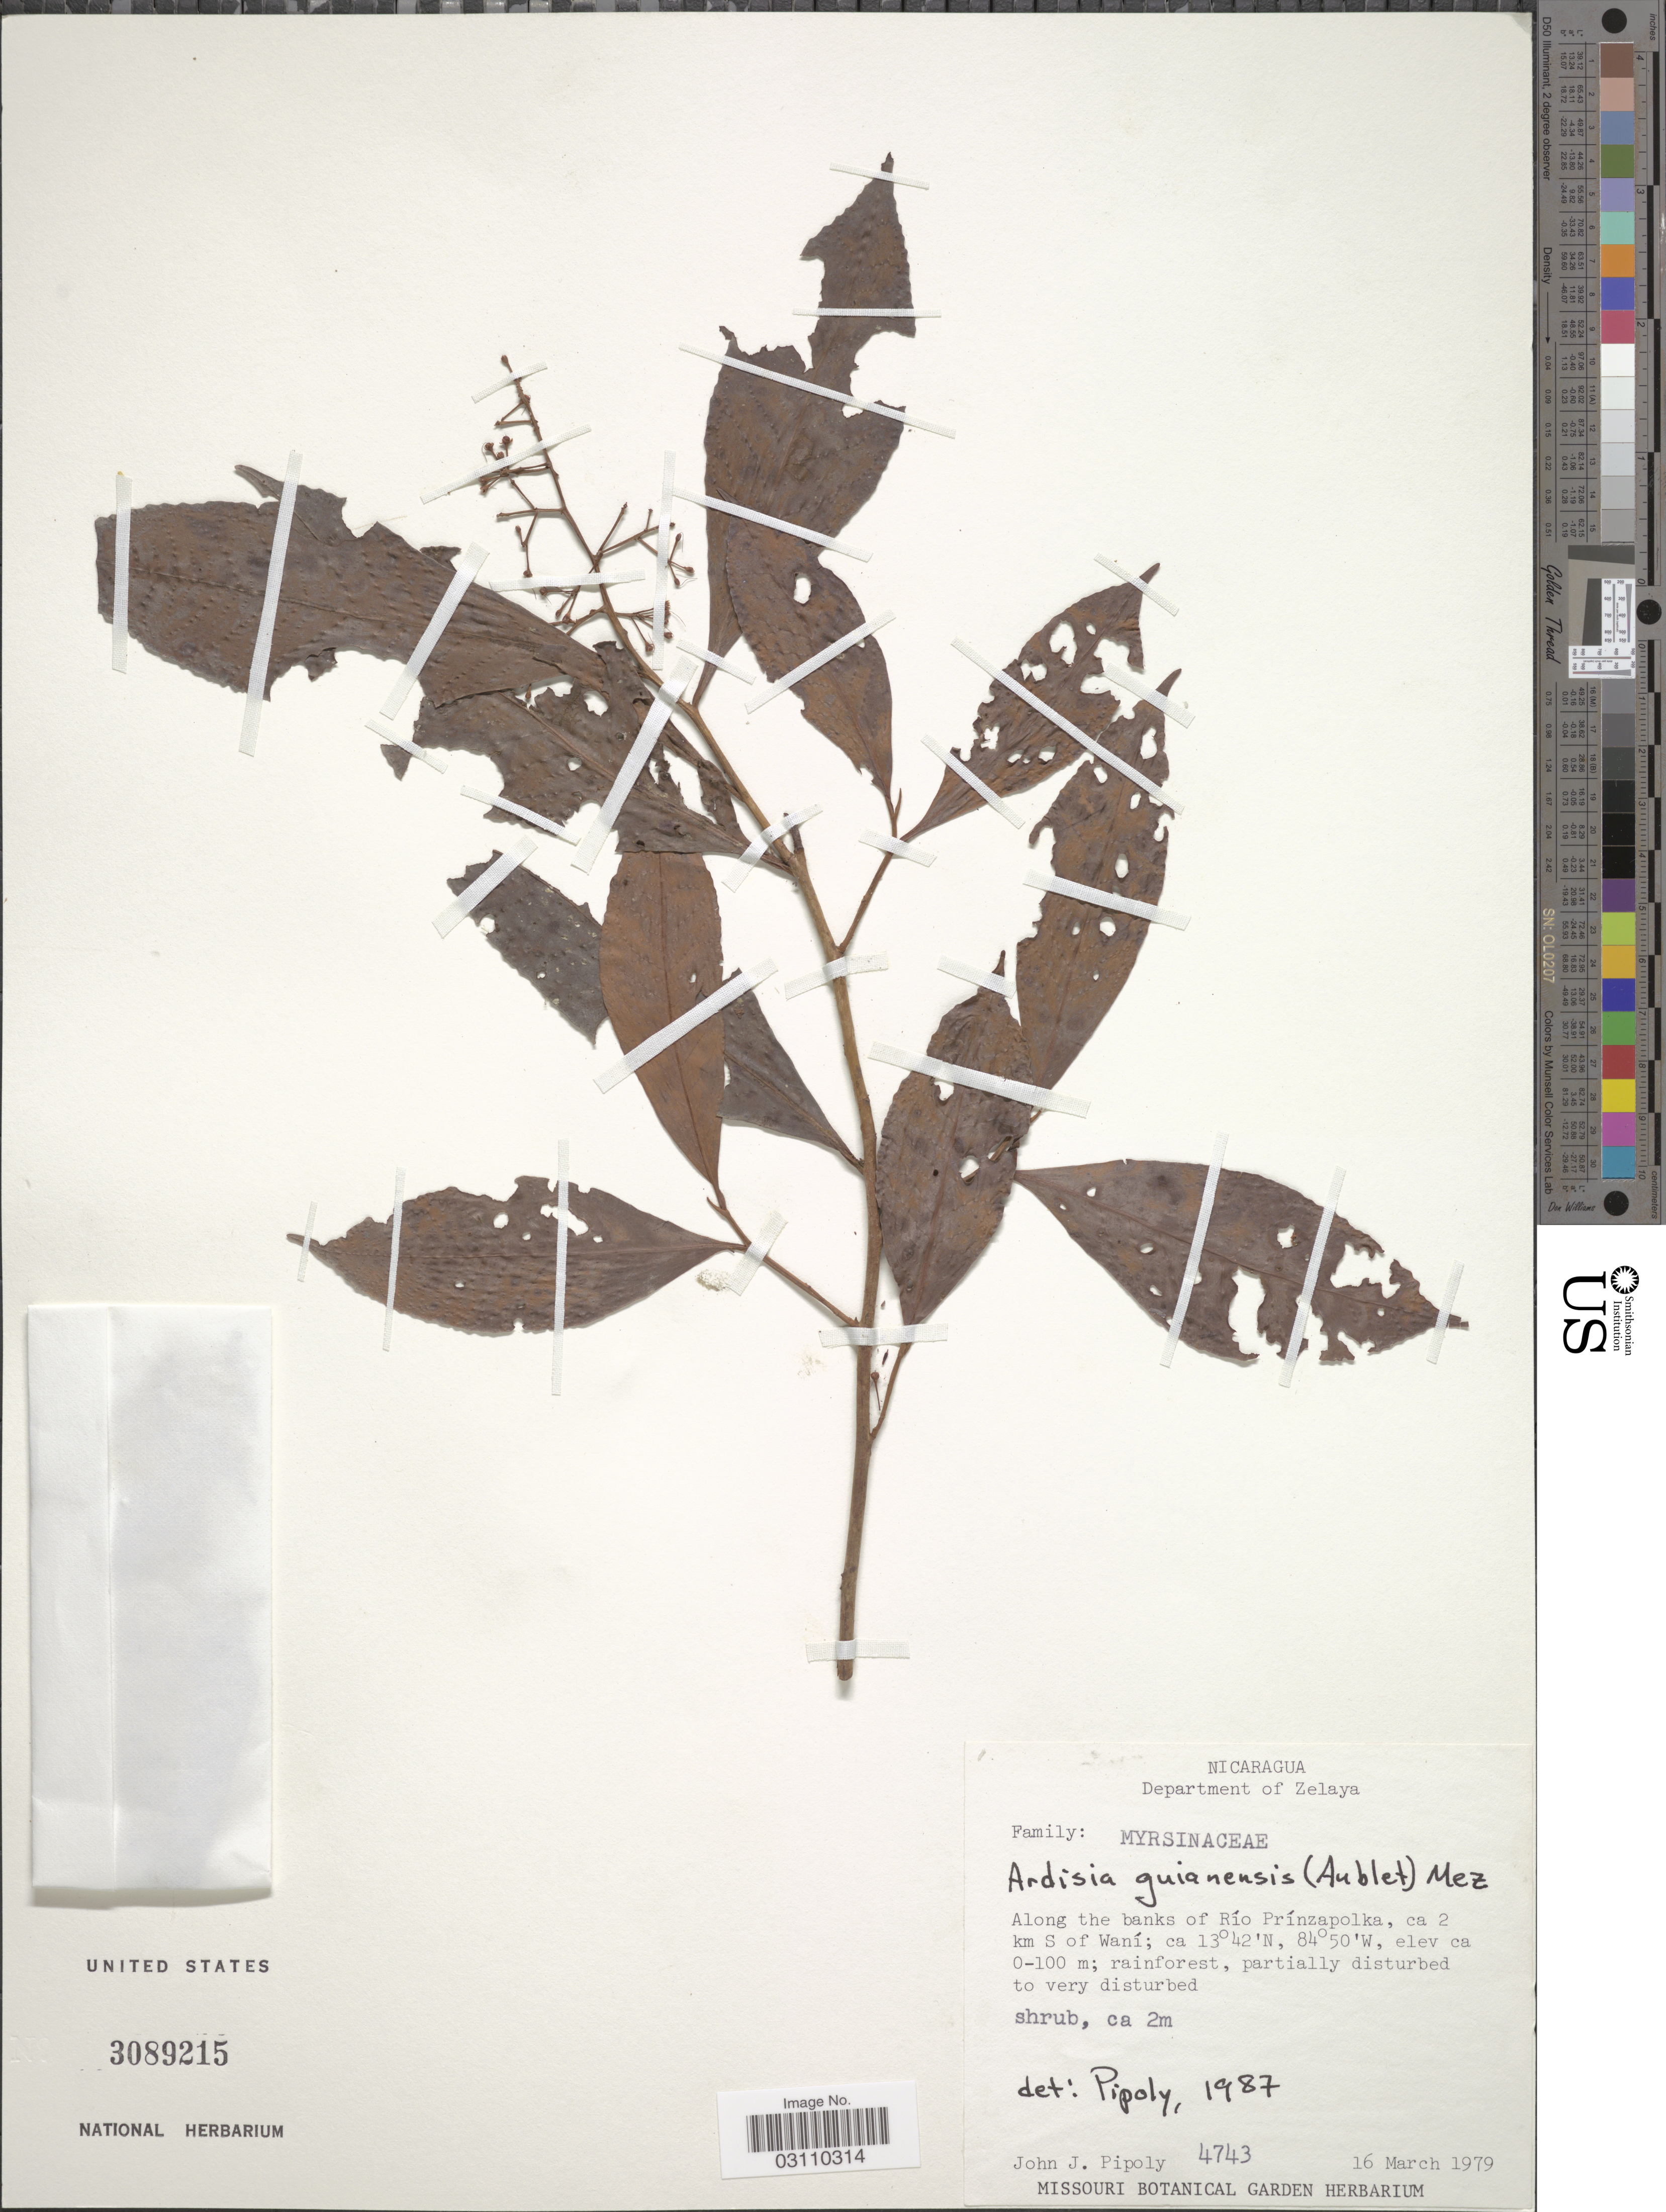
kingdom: Plantae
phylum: Tracheophyta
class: Magnoliopsida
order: Ericales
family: Primulaceae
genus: Ardisia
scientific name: Ardisia guianensis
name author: (Aubl.) Mez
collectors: J. J. Pipoly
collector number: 4743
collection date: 1979-03-16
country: Nicaragua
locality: Department of Zelaya, Along the banks of Río Prínzapolka, ca 2 km S of Waní.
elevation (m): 0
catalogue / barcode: US 3089215